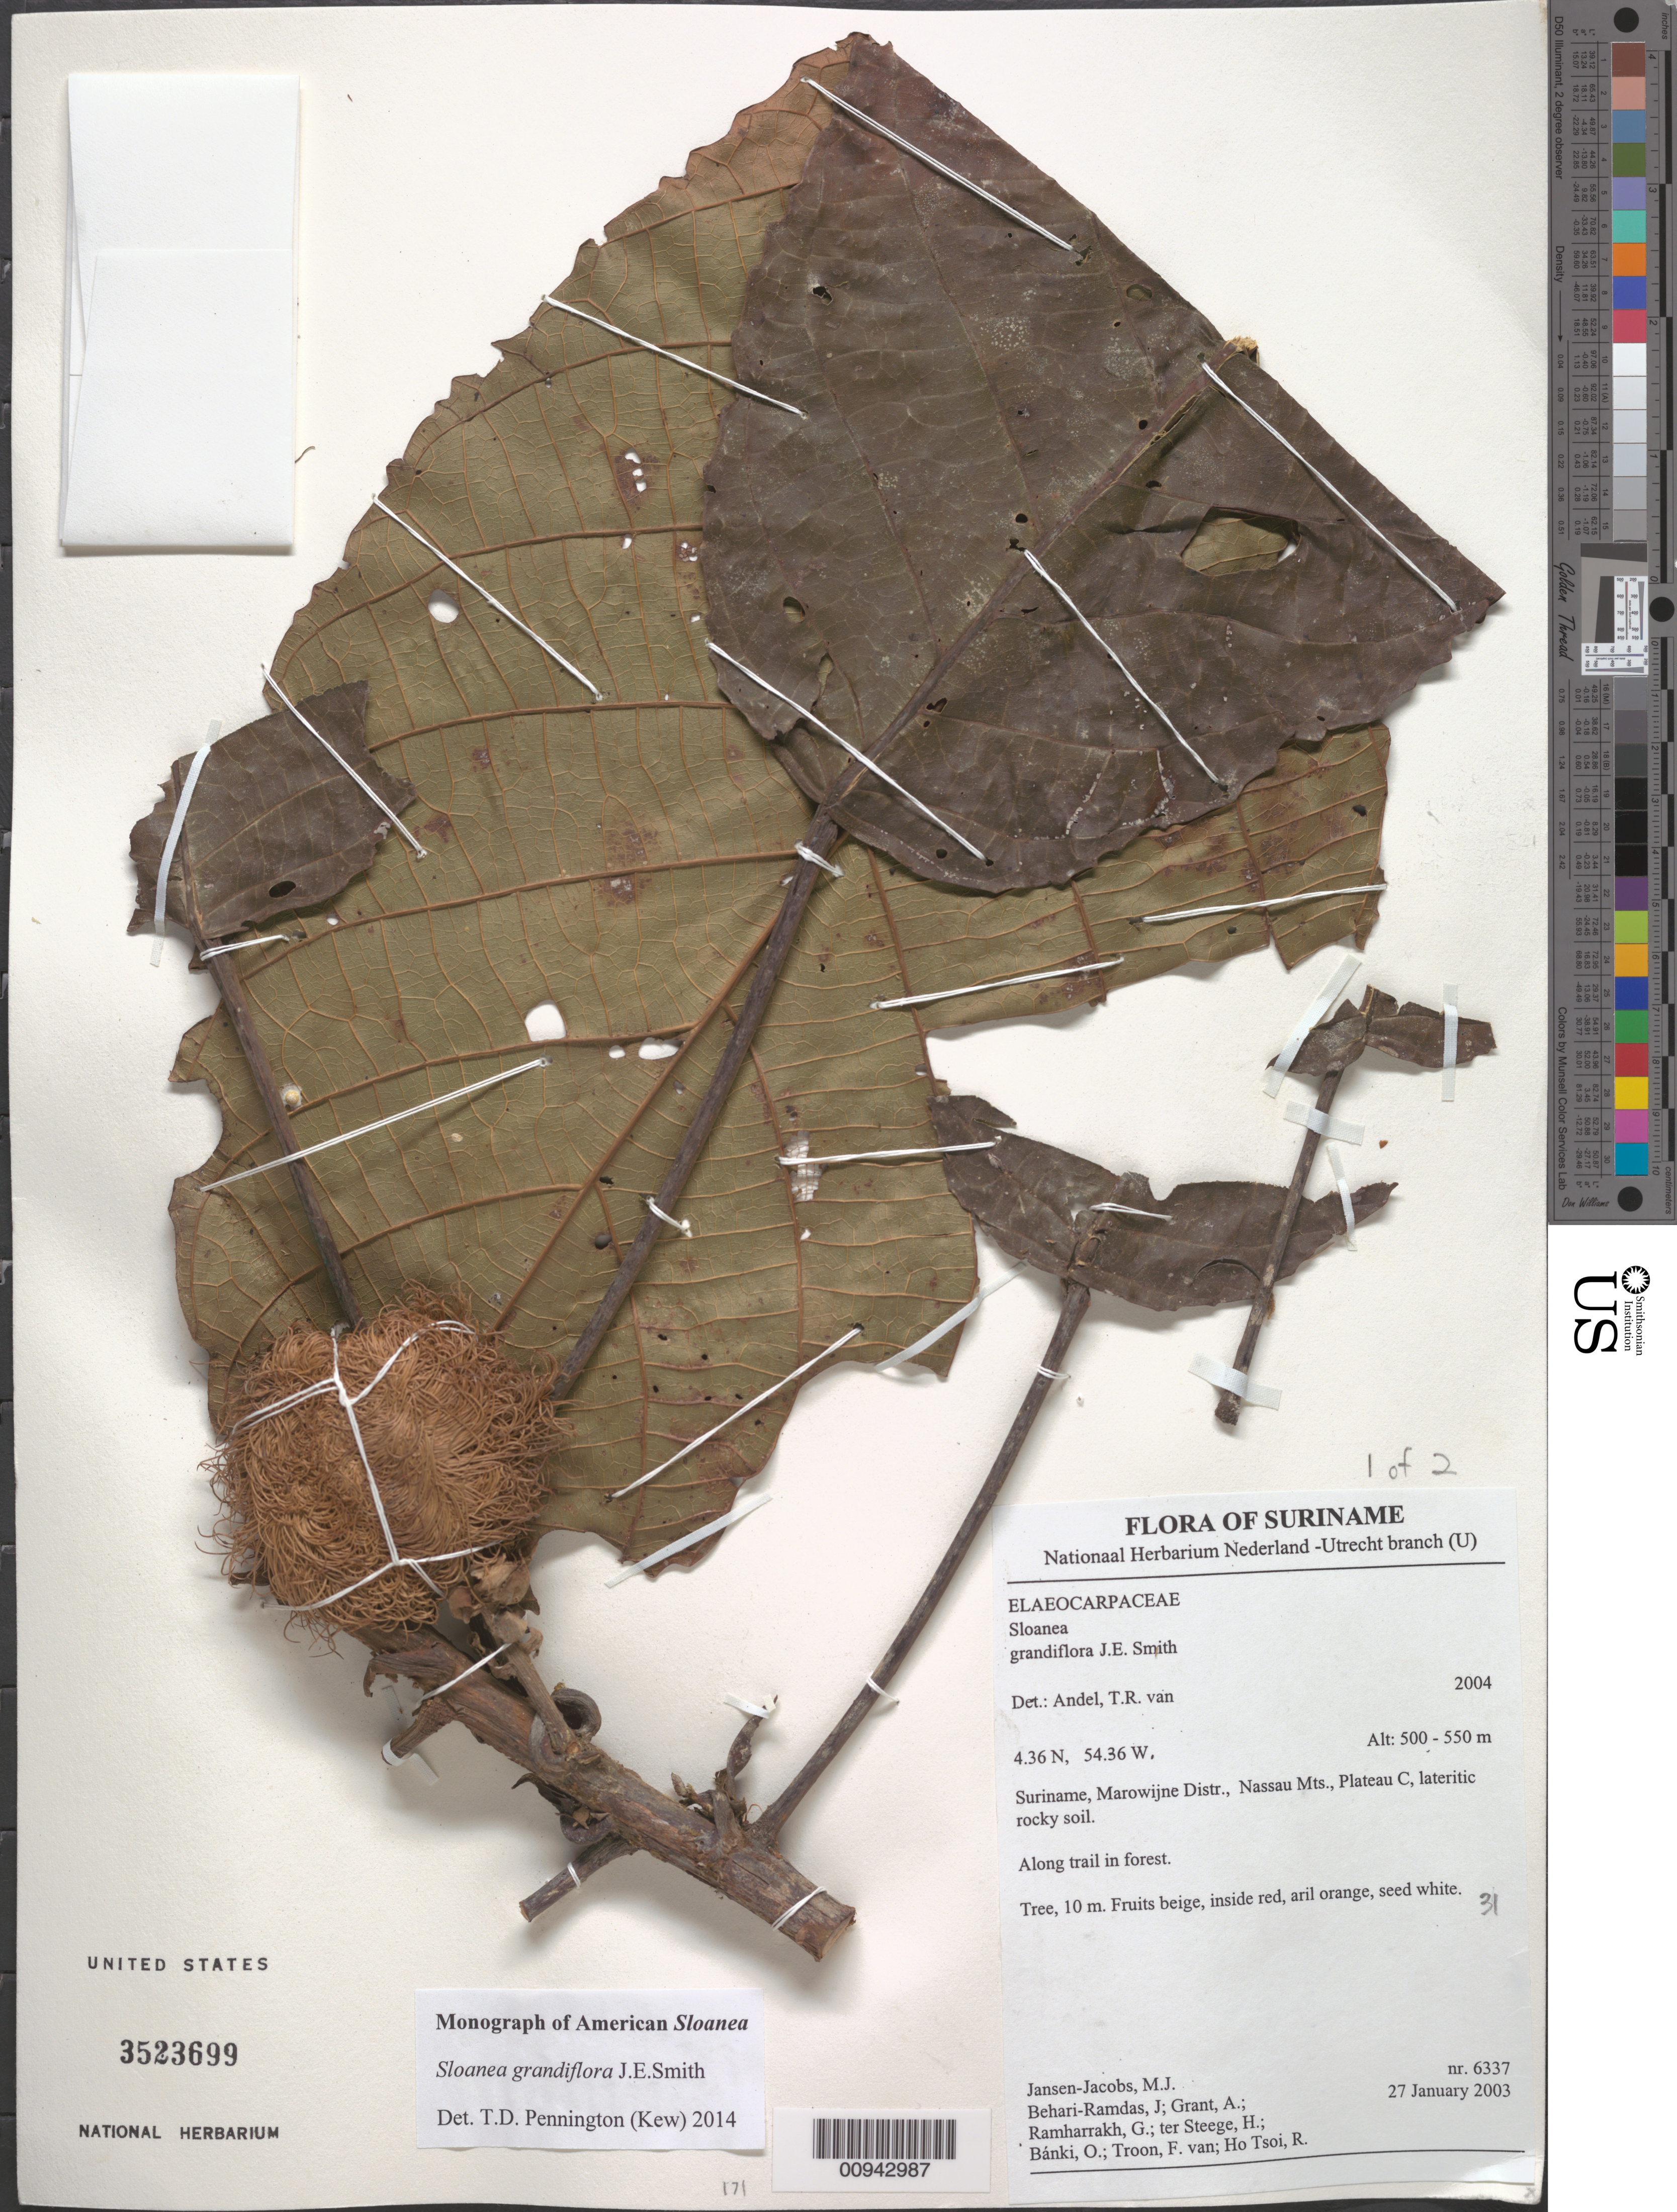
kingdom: Plantae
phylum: Tracheophyta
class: Magnoliopsida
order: Oxalidales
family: Elaeocarpaceae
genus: Sloanea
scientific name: Sloanea grandiflora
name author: Sm.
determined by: Pennington, T. D., (K)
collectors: M. J. Jansen-Jacobs, J. Behari-Ramdas, A. Grant, G. Ramharrakh, H. ter Steege, O. Bánki, F. Van Troon & R. Ho Tsoi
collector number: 6337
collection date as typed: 27-Jan-03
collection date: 2003-01-27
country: Suriname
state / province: Marowijne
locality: Nassau Mts., Plateau C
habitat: Lateritic rocky soil; along trail in forest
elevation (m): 500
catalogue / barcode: US 3523699